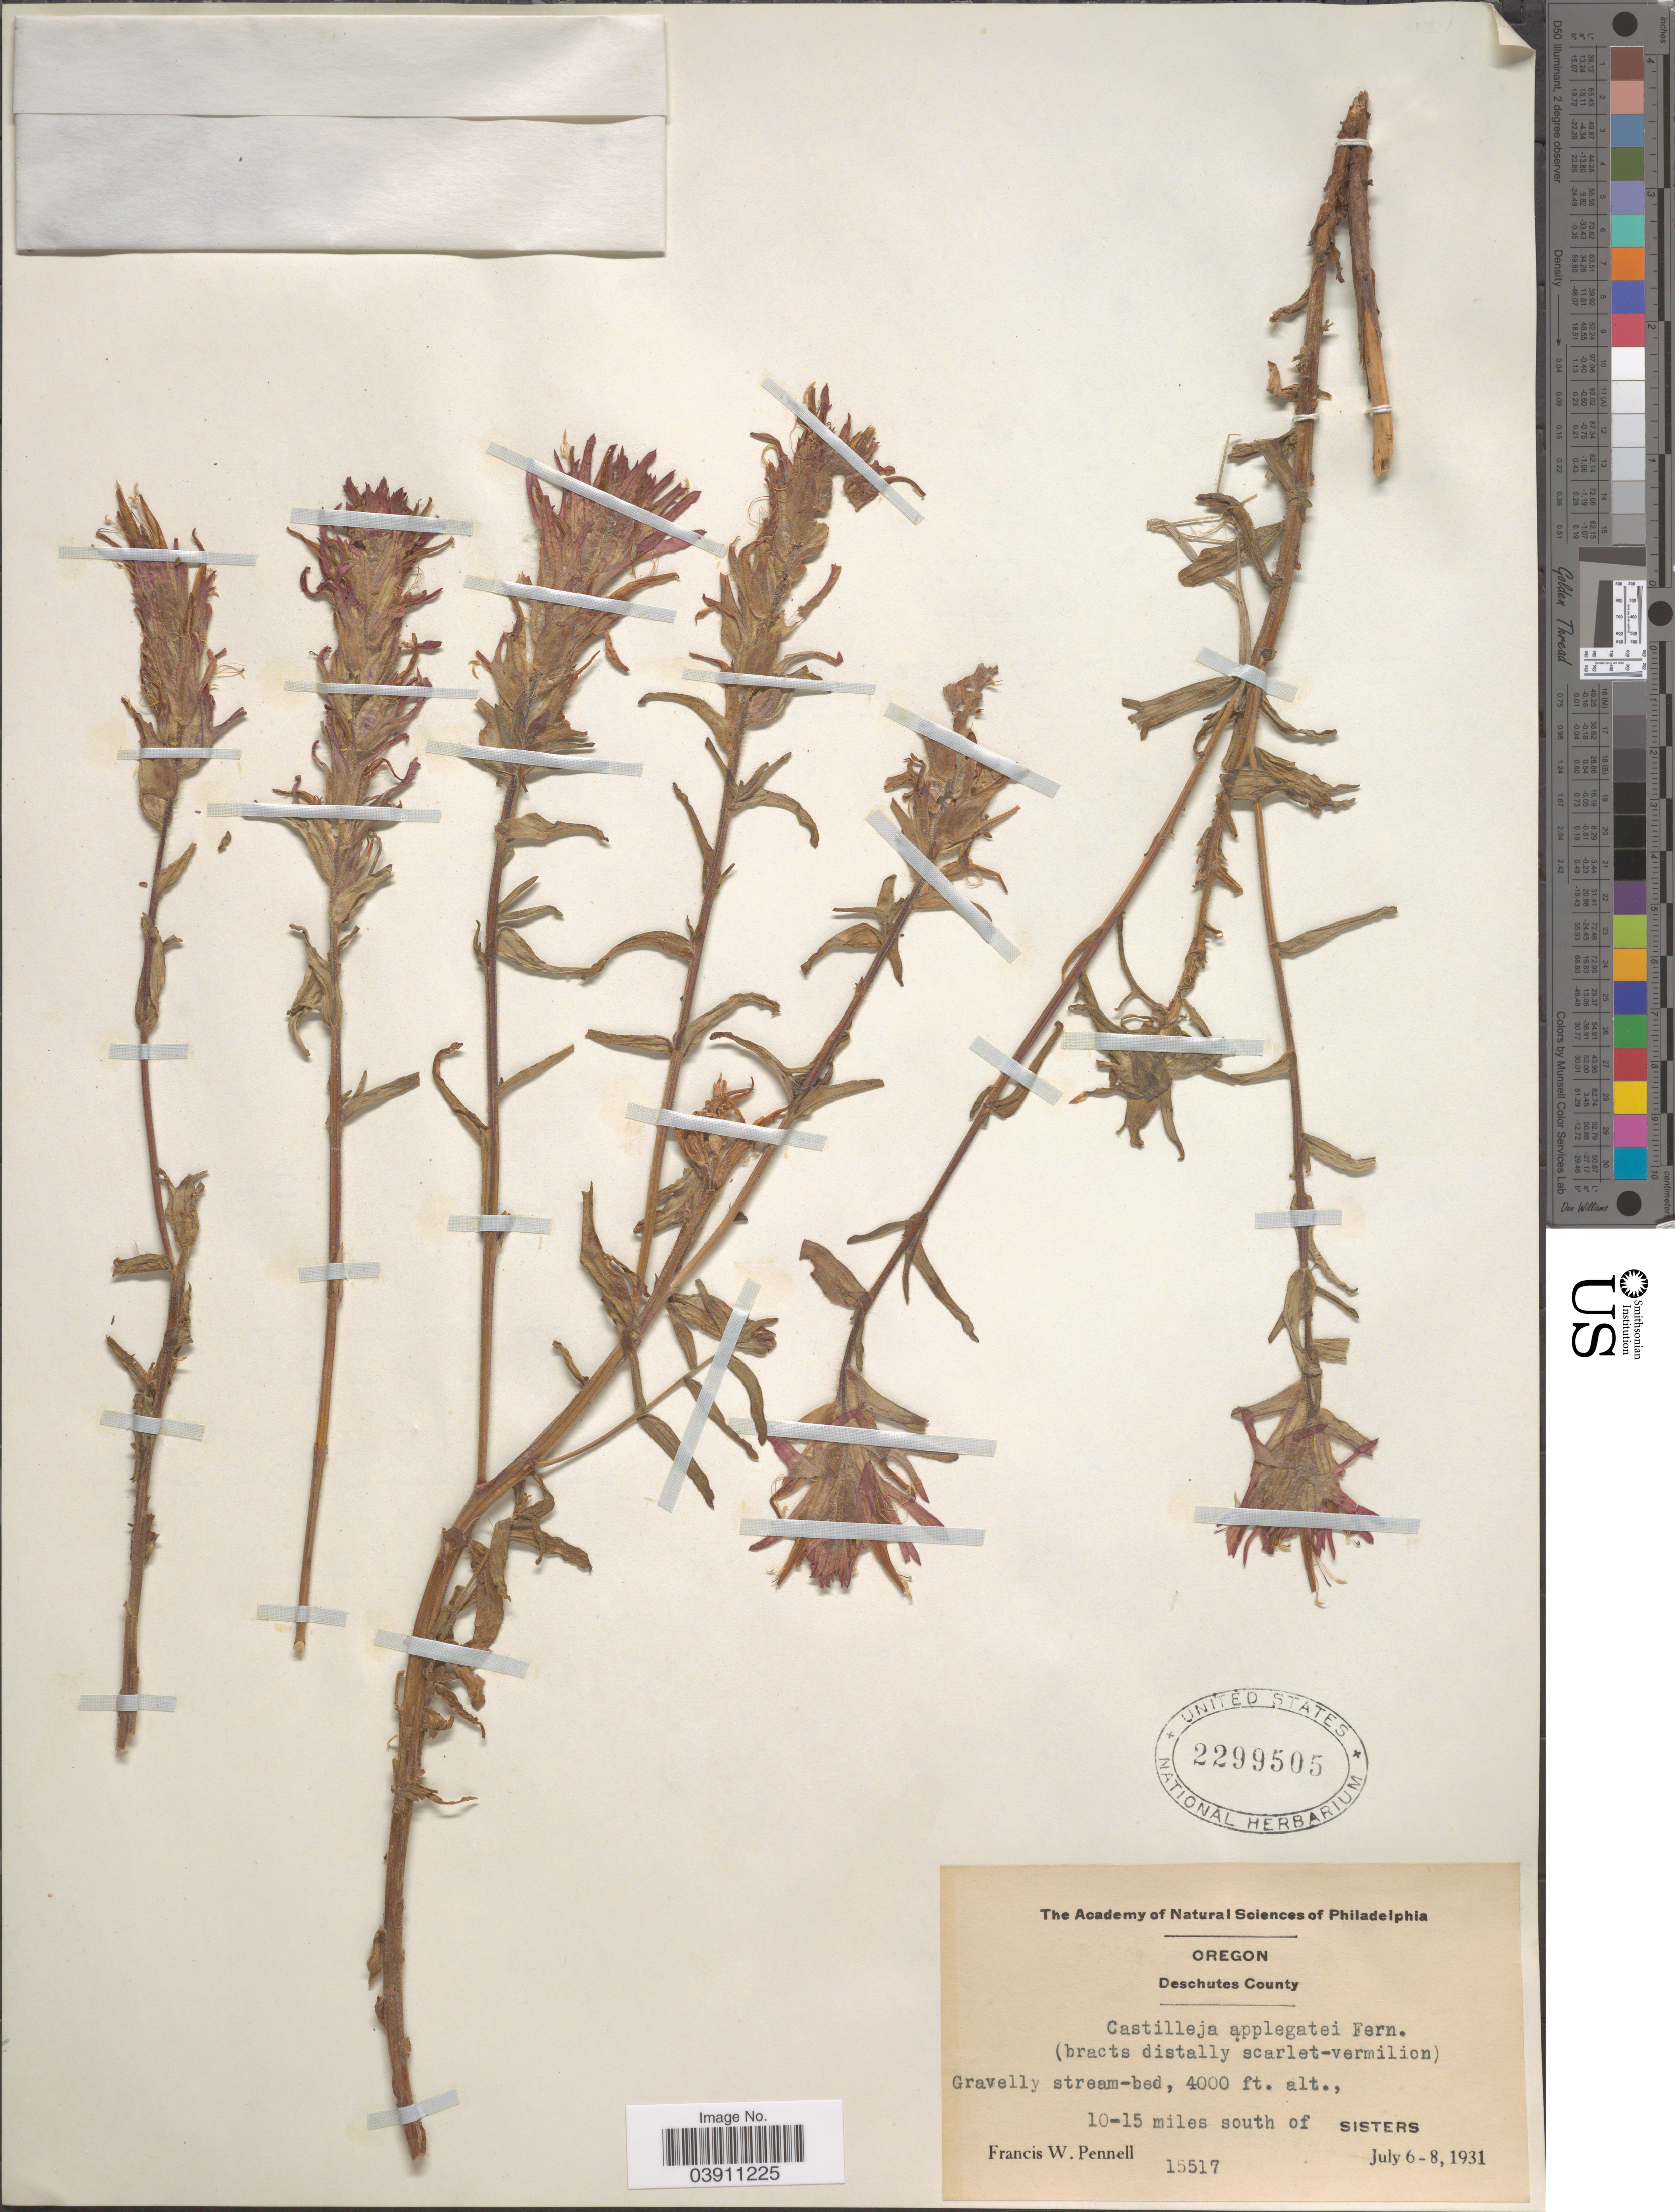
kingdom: Plantae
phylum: Tracheophyta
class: Magnoliopsida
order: Lamiales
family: Orobanchaceae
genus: Castilleja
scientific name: Castilleja applegatei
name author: Fernald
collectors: F. W. Pennell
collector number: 15517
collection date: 1931-07-06/1931-07-08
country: United States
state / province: Oregon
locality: Deschutes County. Gravelly stream-bed, 10-15 miles south of Sisters.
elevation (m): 1219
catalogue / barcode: US 2299505